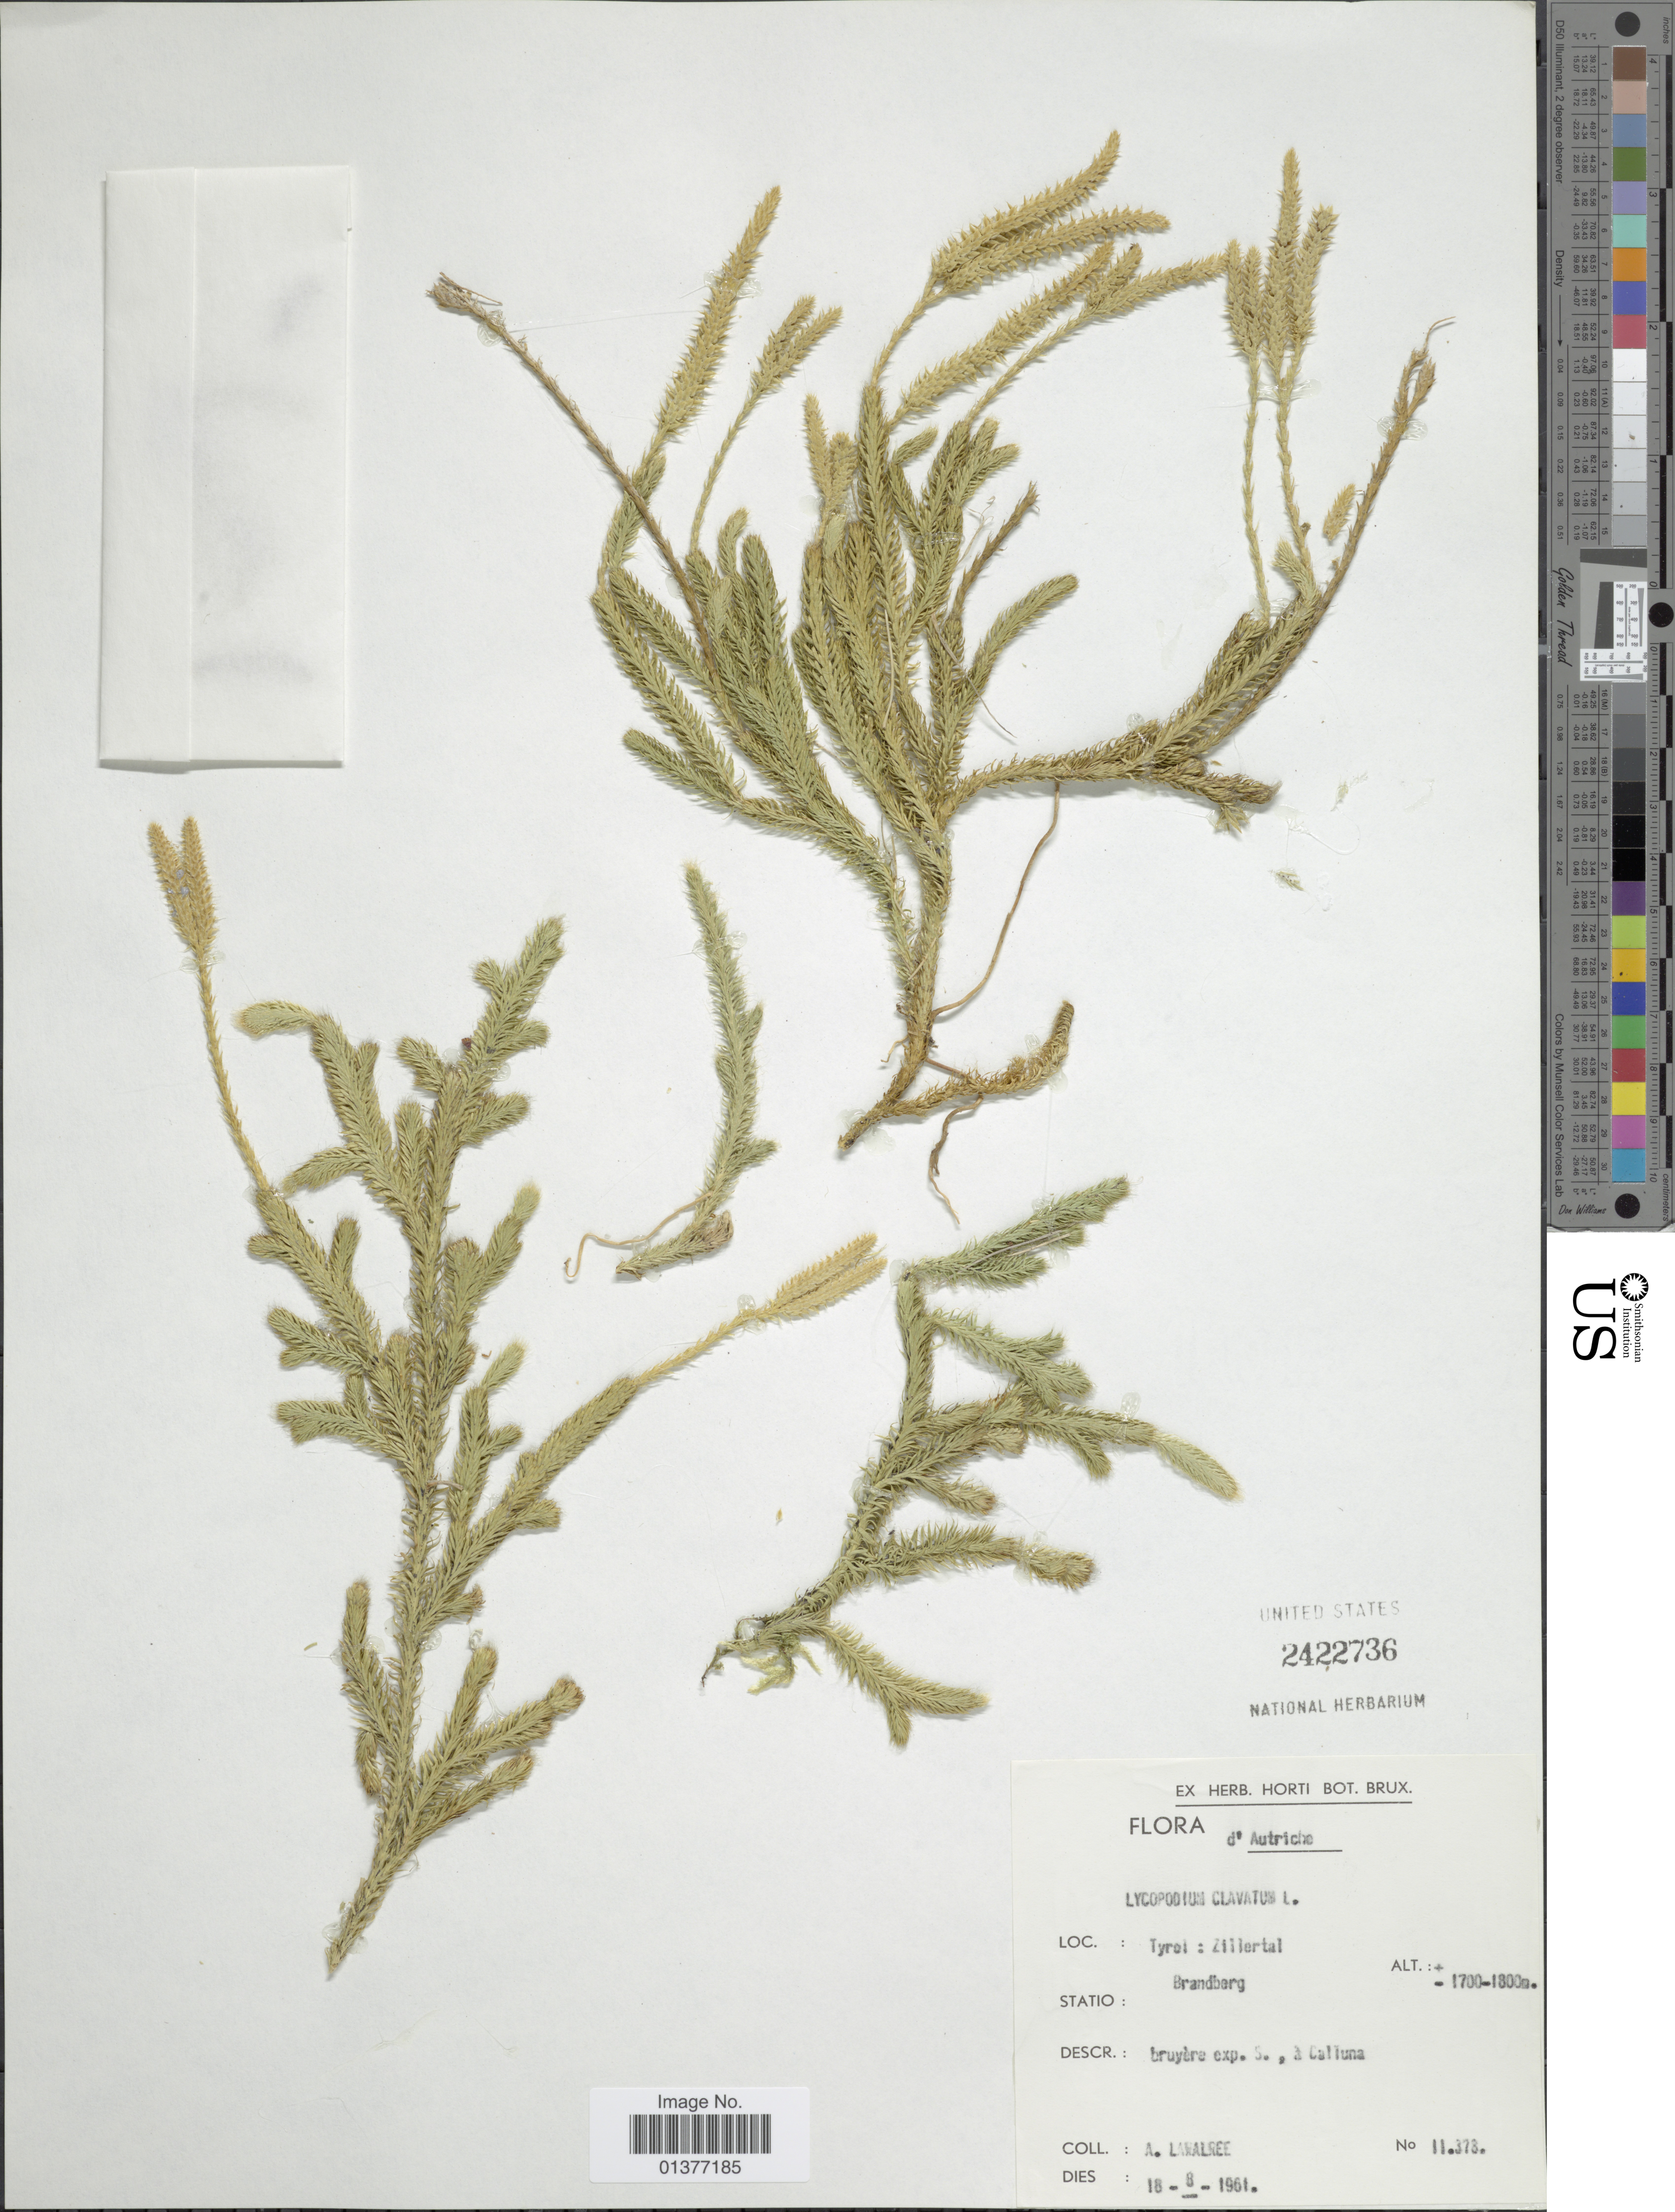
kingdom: Plantae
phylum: Tracheophyta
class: Lycopodiopsida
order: Lycopodiales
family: Lycopodiaceae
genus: Lycopodium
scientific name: Lycopodium clavatum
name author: L.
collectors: A. G. Lawalrée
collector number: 11378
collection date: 1961-08-18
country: Austria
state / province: Tirol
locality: Zillertal, Brandberg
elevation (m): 1700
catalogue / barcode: US 2422736